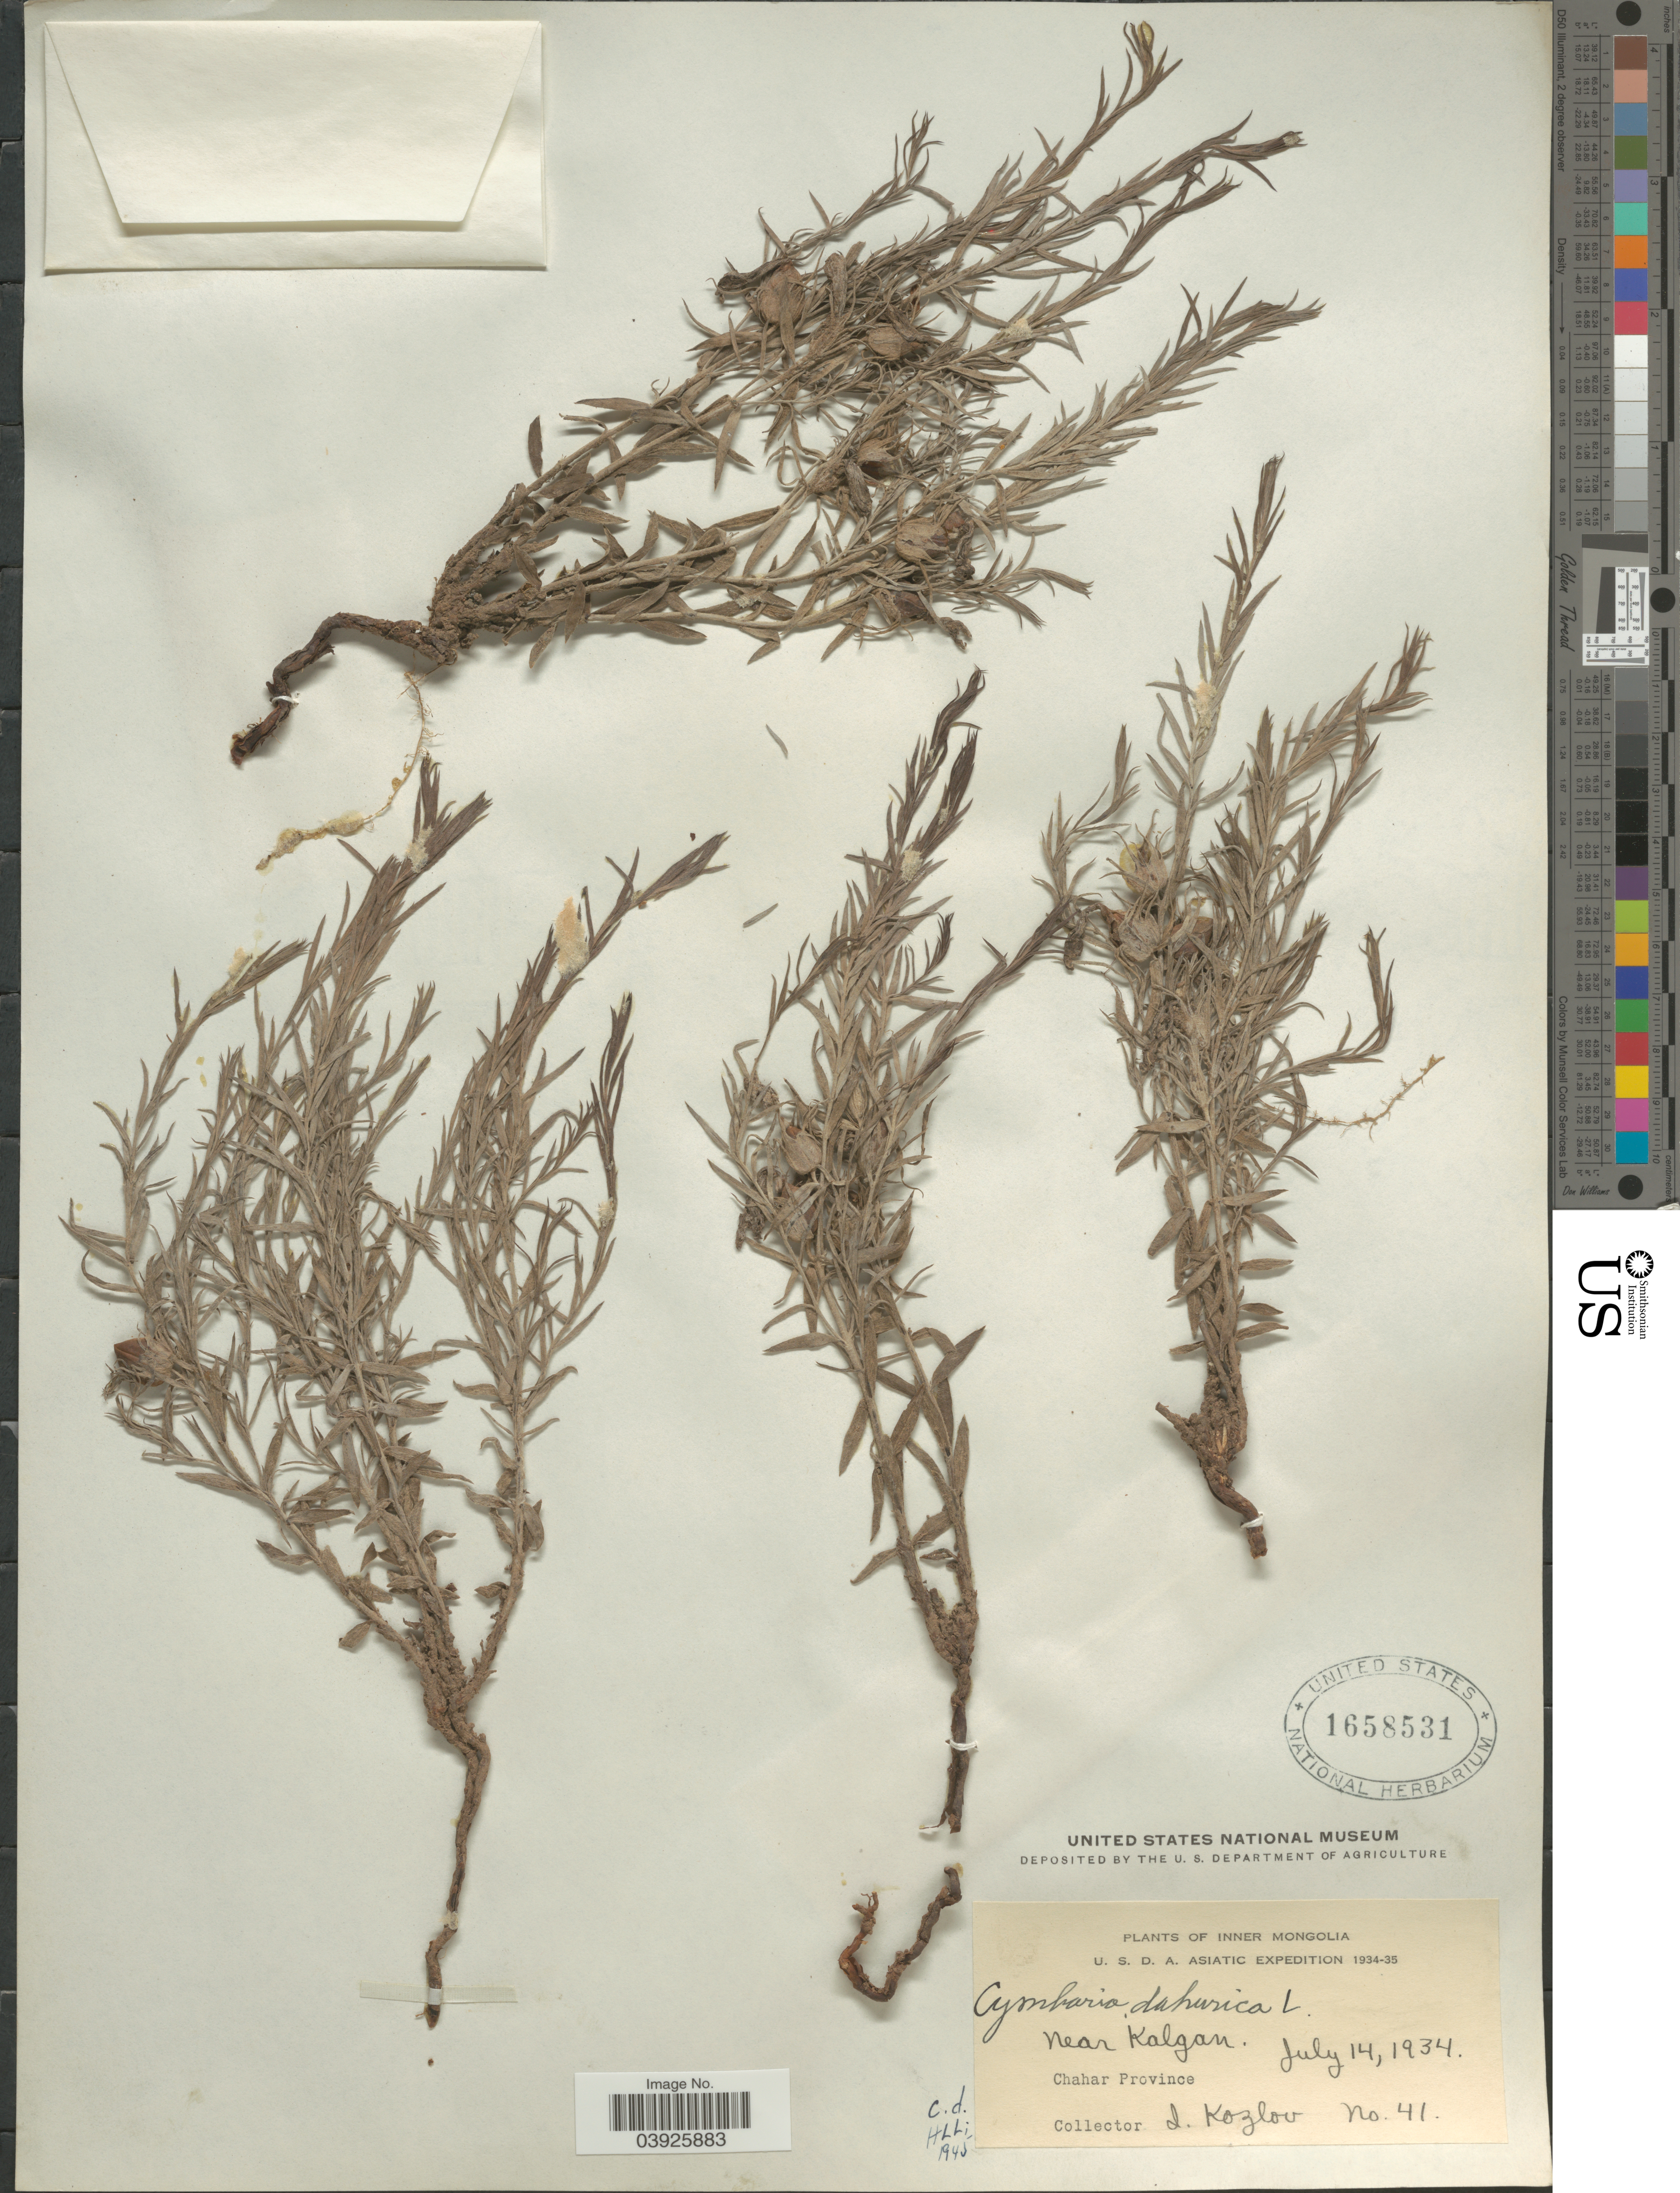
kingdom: Plantae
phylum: Tracheophyta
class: Magnoliopsida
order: Lamiales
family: Orobanchaceae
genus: Cymbaria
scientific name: Cymbaria daurica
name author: L.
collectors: I. Kozlov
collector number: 41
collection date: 1934-07-14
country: China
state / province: Nei Monggol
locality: Inner Mongolia. Near Kalgan. Chahar Province.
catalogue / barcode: US 1658531